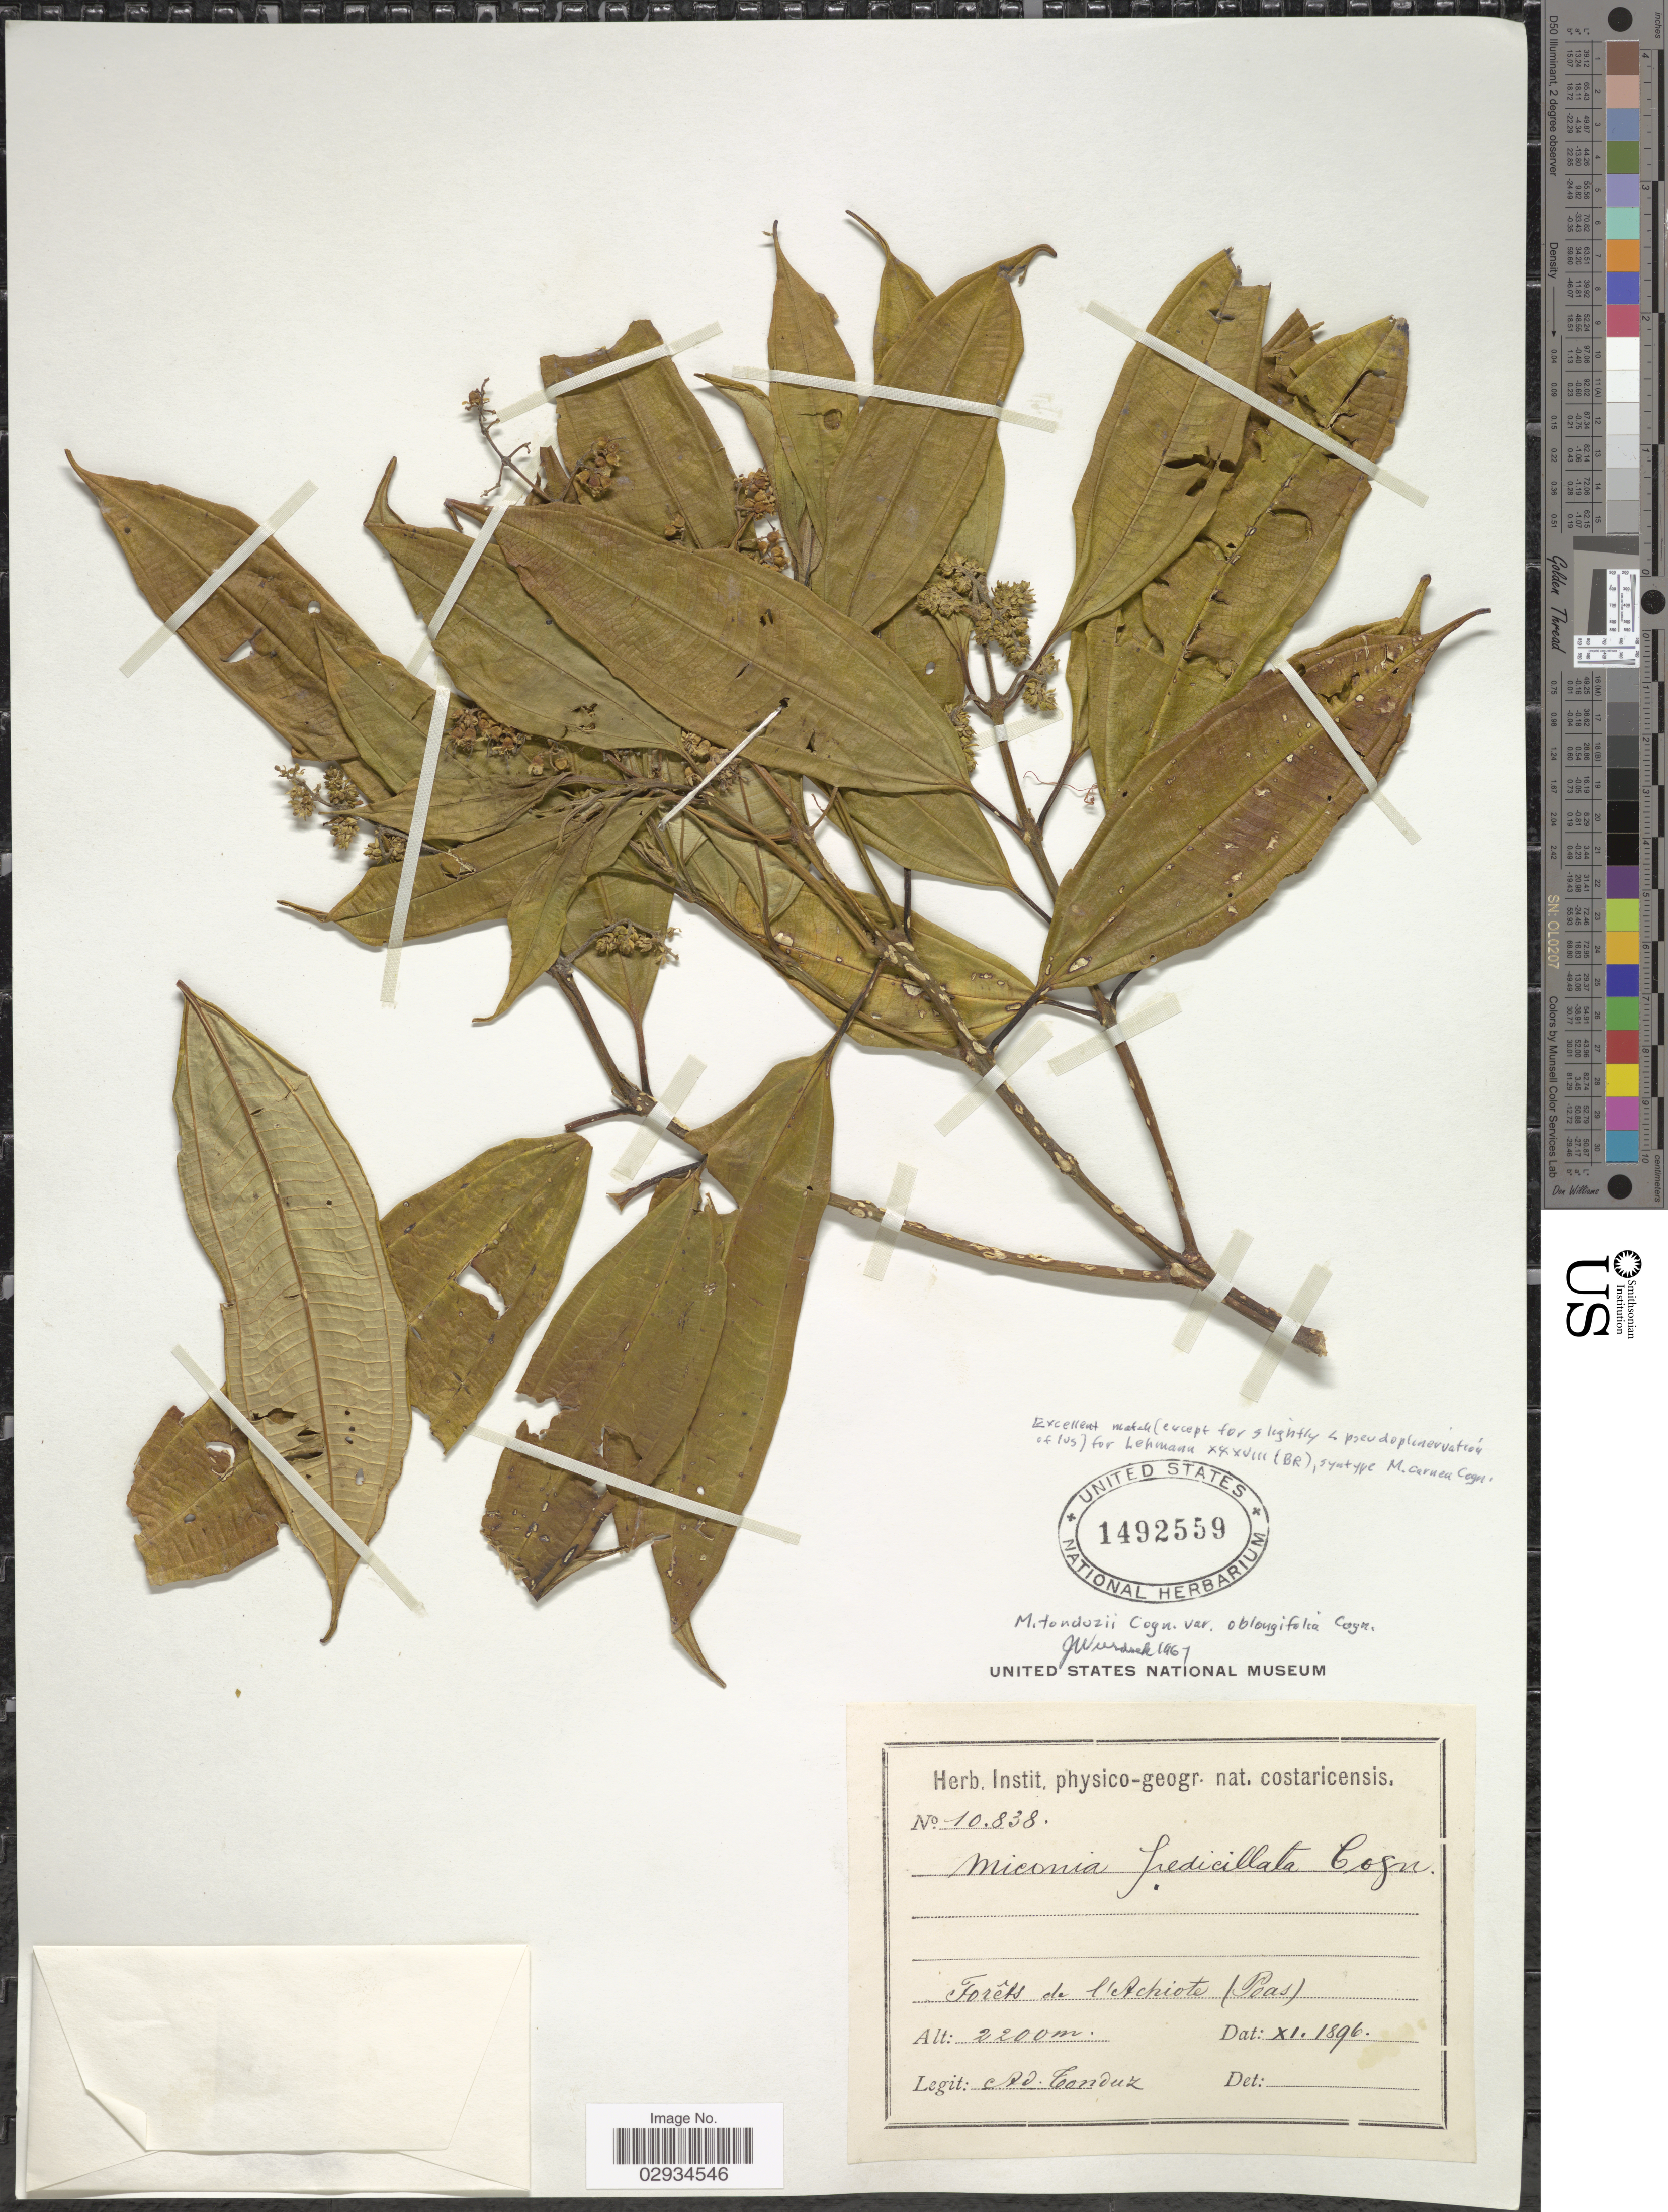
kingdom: Plantae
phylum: Tracheophyta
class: Magnoliopsida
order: Myrtales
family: Melastomataceae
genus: Miconia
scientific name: Miconia tonduzii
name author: Cogn. in A. DC.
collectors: A. Tonduz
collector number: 10838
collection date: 1896-11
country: Costa Rica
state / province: Alajuela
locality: Forêts de l'Achiote (Poas).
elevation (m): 2200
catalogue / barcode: US 1492559